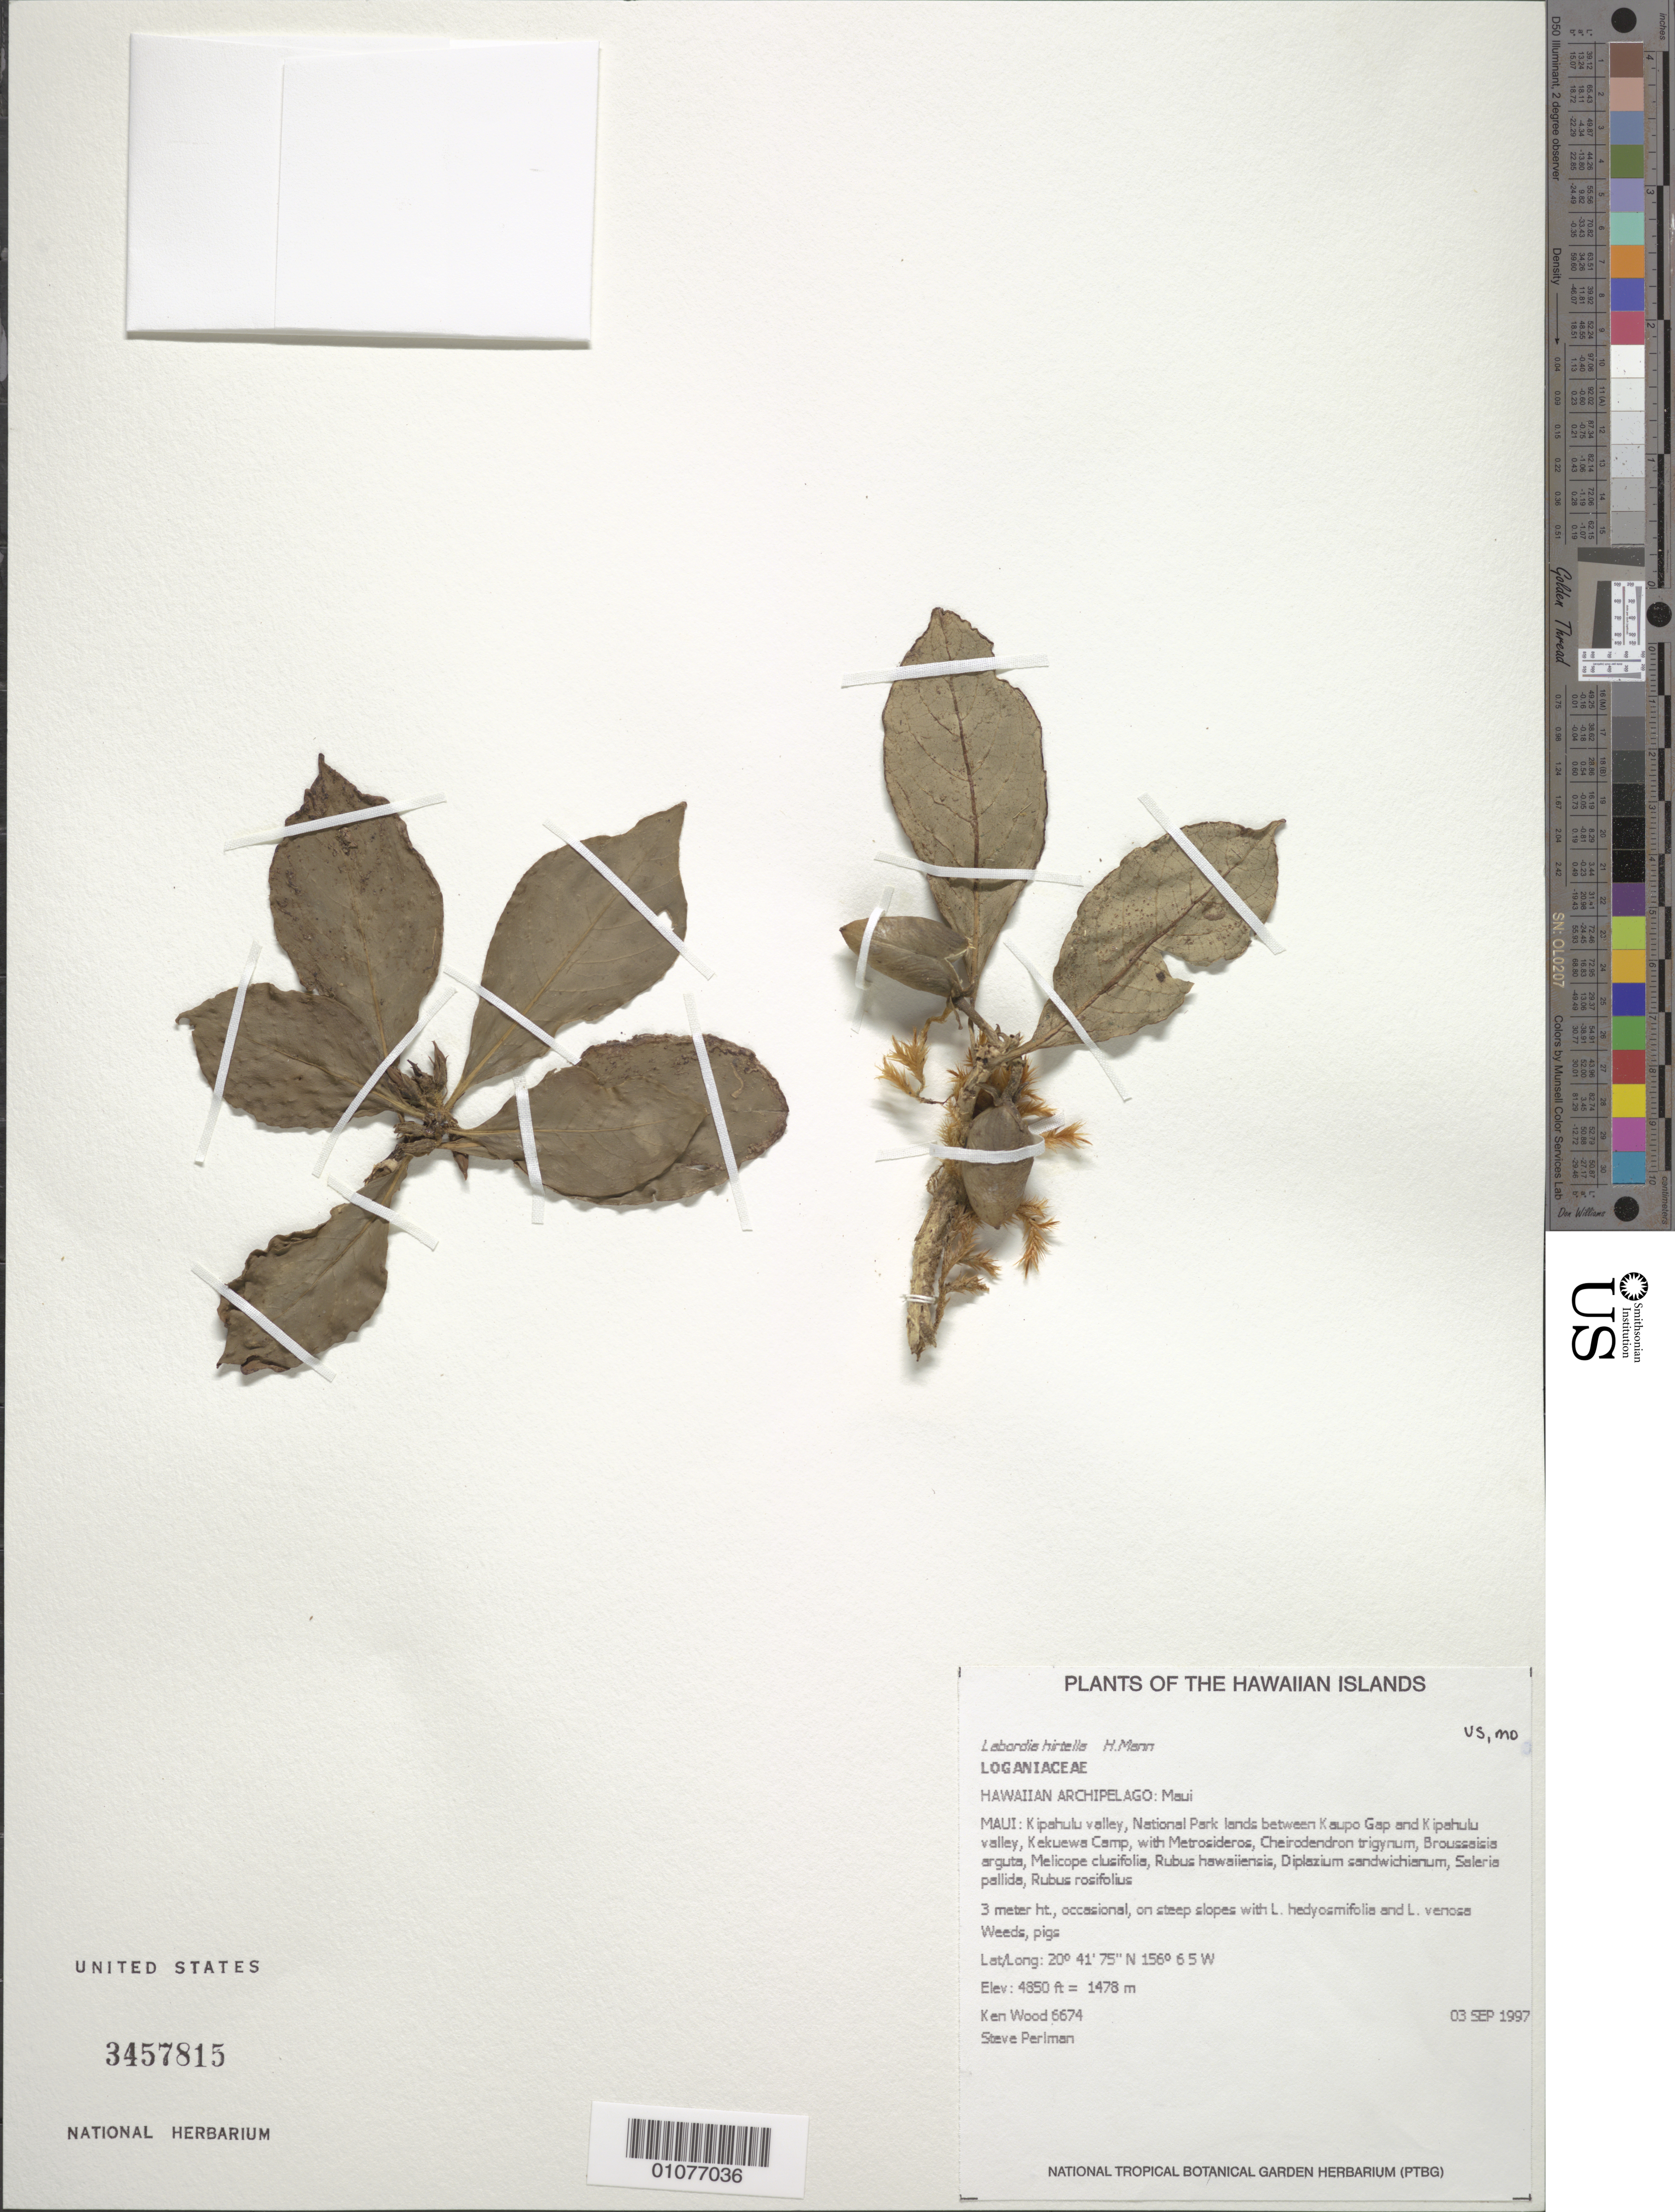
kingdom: Plantae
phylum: Tracheophyta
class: Magnoliopsida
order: Gentianales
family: Loganiaceae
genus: Geniostoma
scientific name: Geniostoma hirtellum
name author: (H. Mann) Byng & Christenh.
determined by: Wagner, W. L., (BOT), Smithsonian Institution - National Museum of Natural History (UNITED STATES)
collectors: K. R. Wood & S. P. Perlman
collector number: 6674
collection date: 1997-09-03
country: United States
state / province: Hawaii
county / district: Maui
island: Maui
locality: Kipahulu valley, National Park lands between Kaupo Gap and Kipahulu valley, Kekuewa Camp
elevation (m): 1478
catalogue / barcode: US 3457815